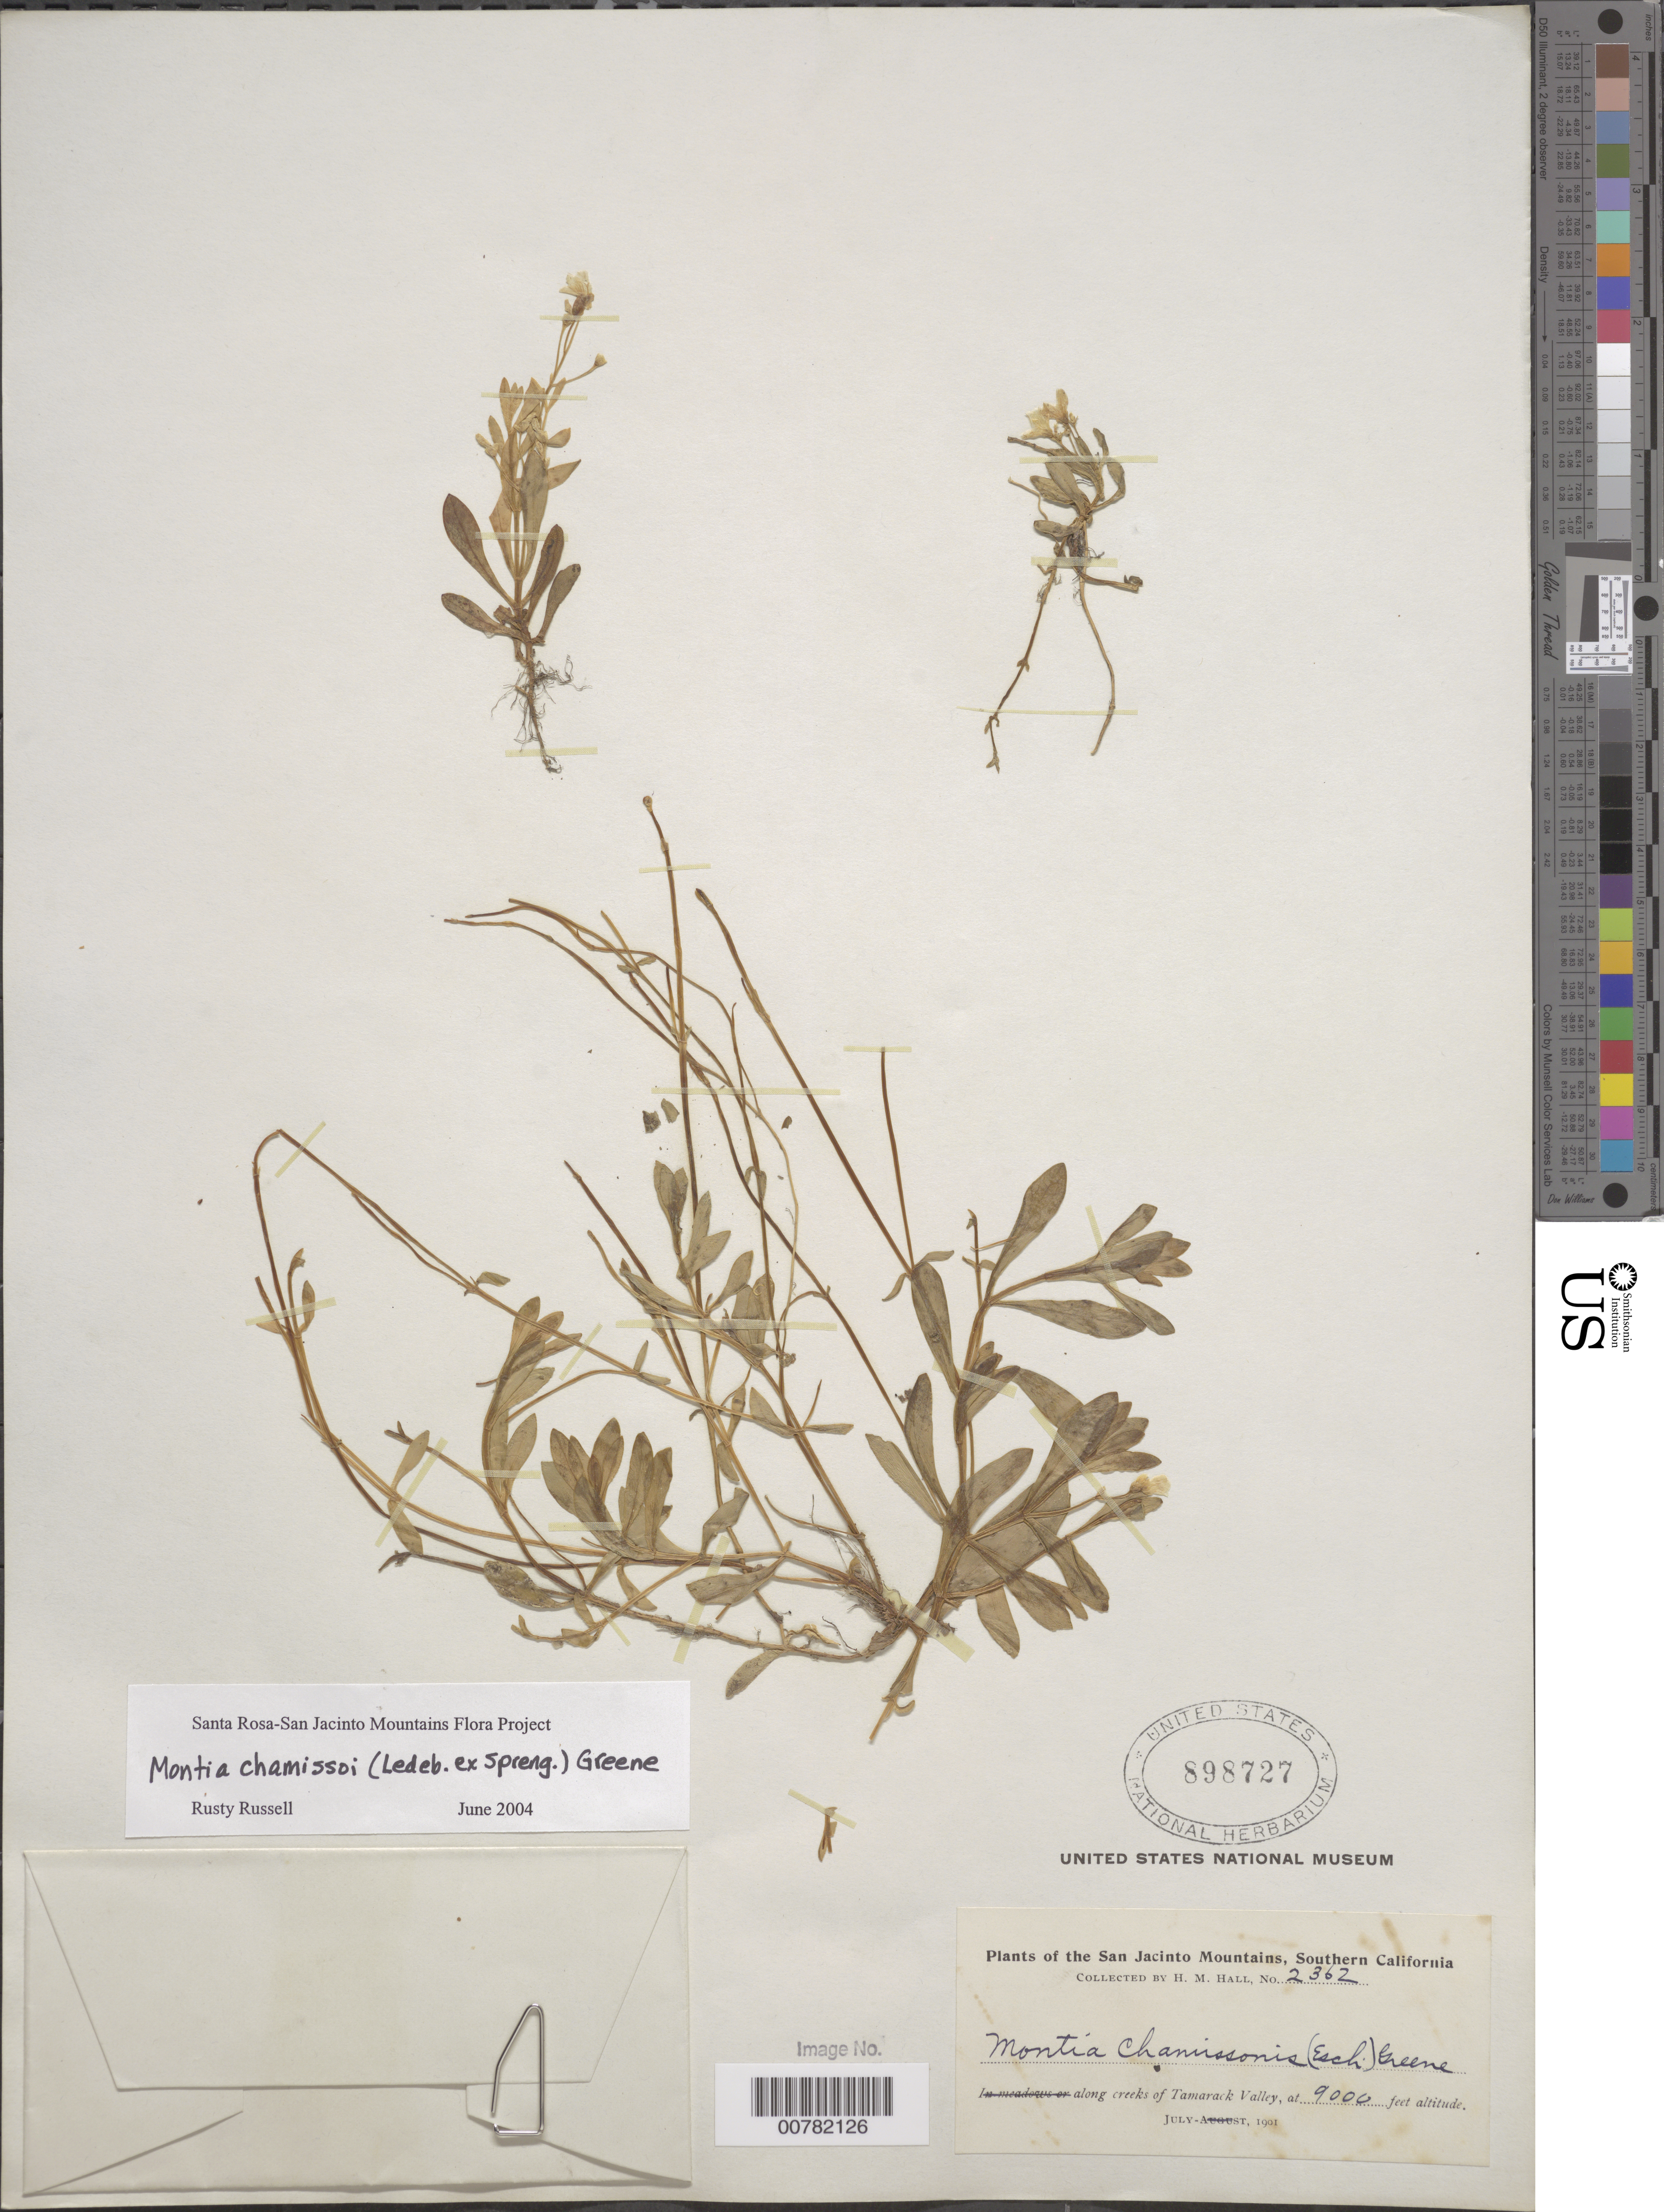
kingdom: Plantae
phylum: Tracheophyta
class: Magnoliopsida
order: Caryophyllales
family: Montiaceae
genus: Montia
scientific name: Montia chamissoi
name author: (Ledeb. ex Spreng.) Greene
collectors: H. M. Hall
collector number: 2362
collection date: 1901-07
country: United States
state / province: California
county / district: Riverside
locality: The San Jacinto Mountains, Southern California. Along creeks of Tamarack Valley.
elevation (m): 2743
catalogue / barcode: US 898727